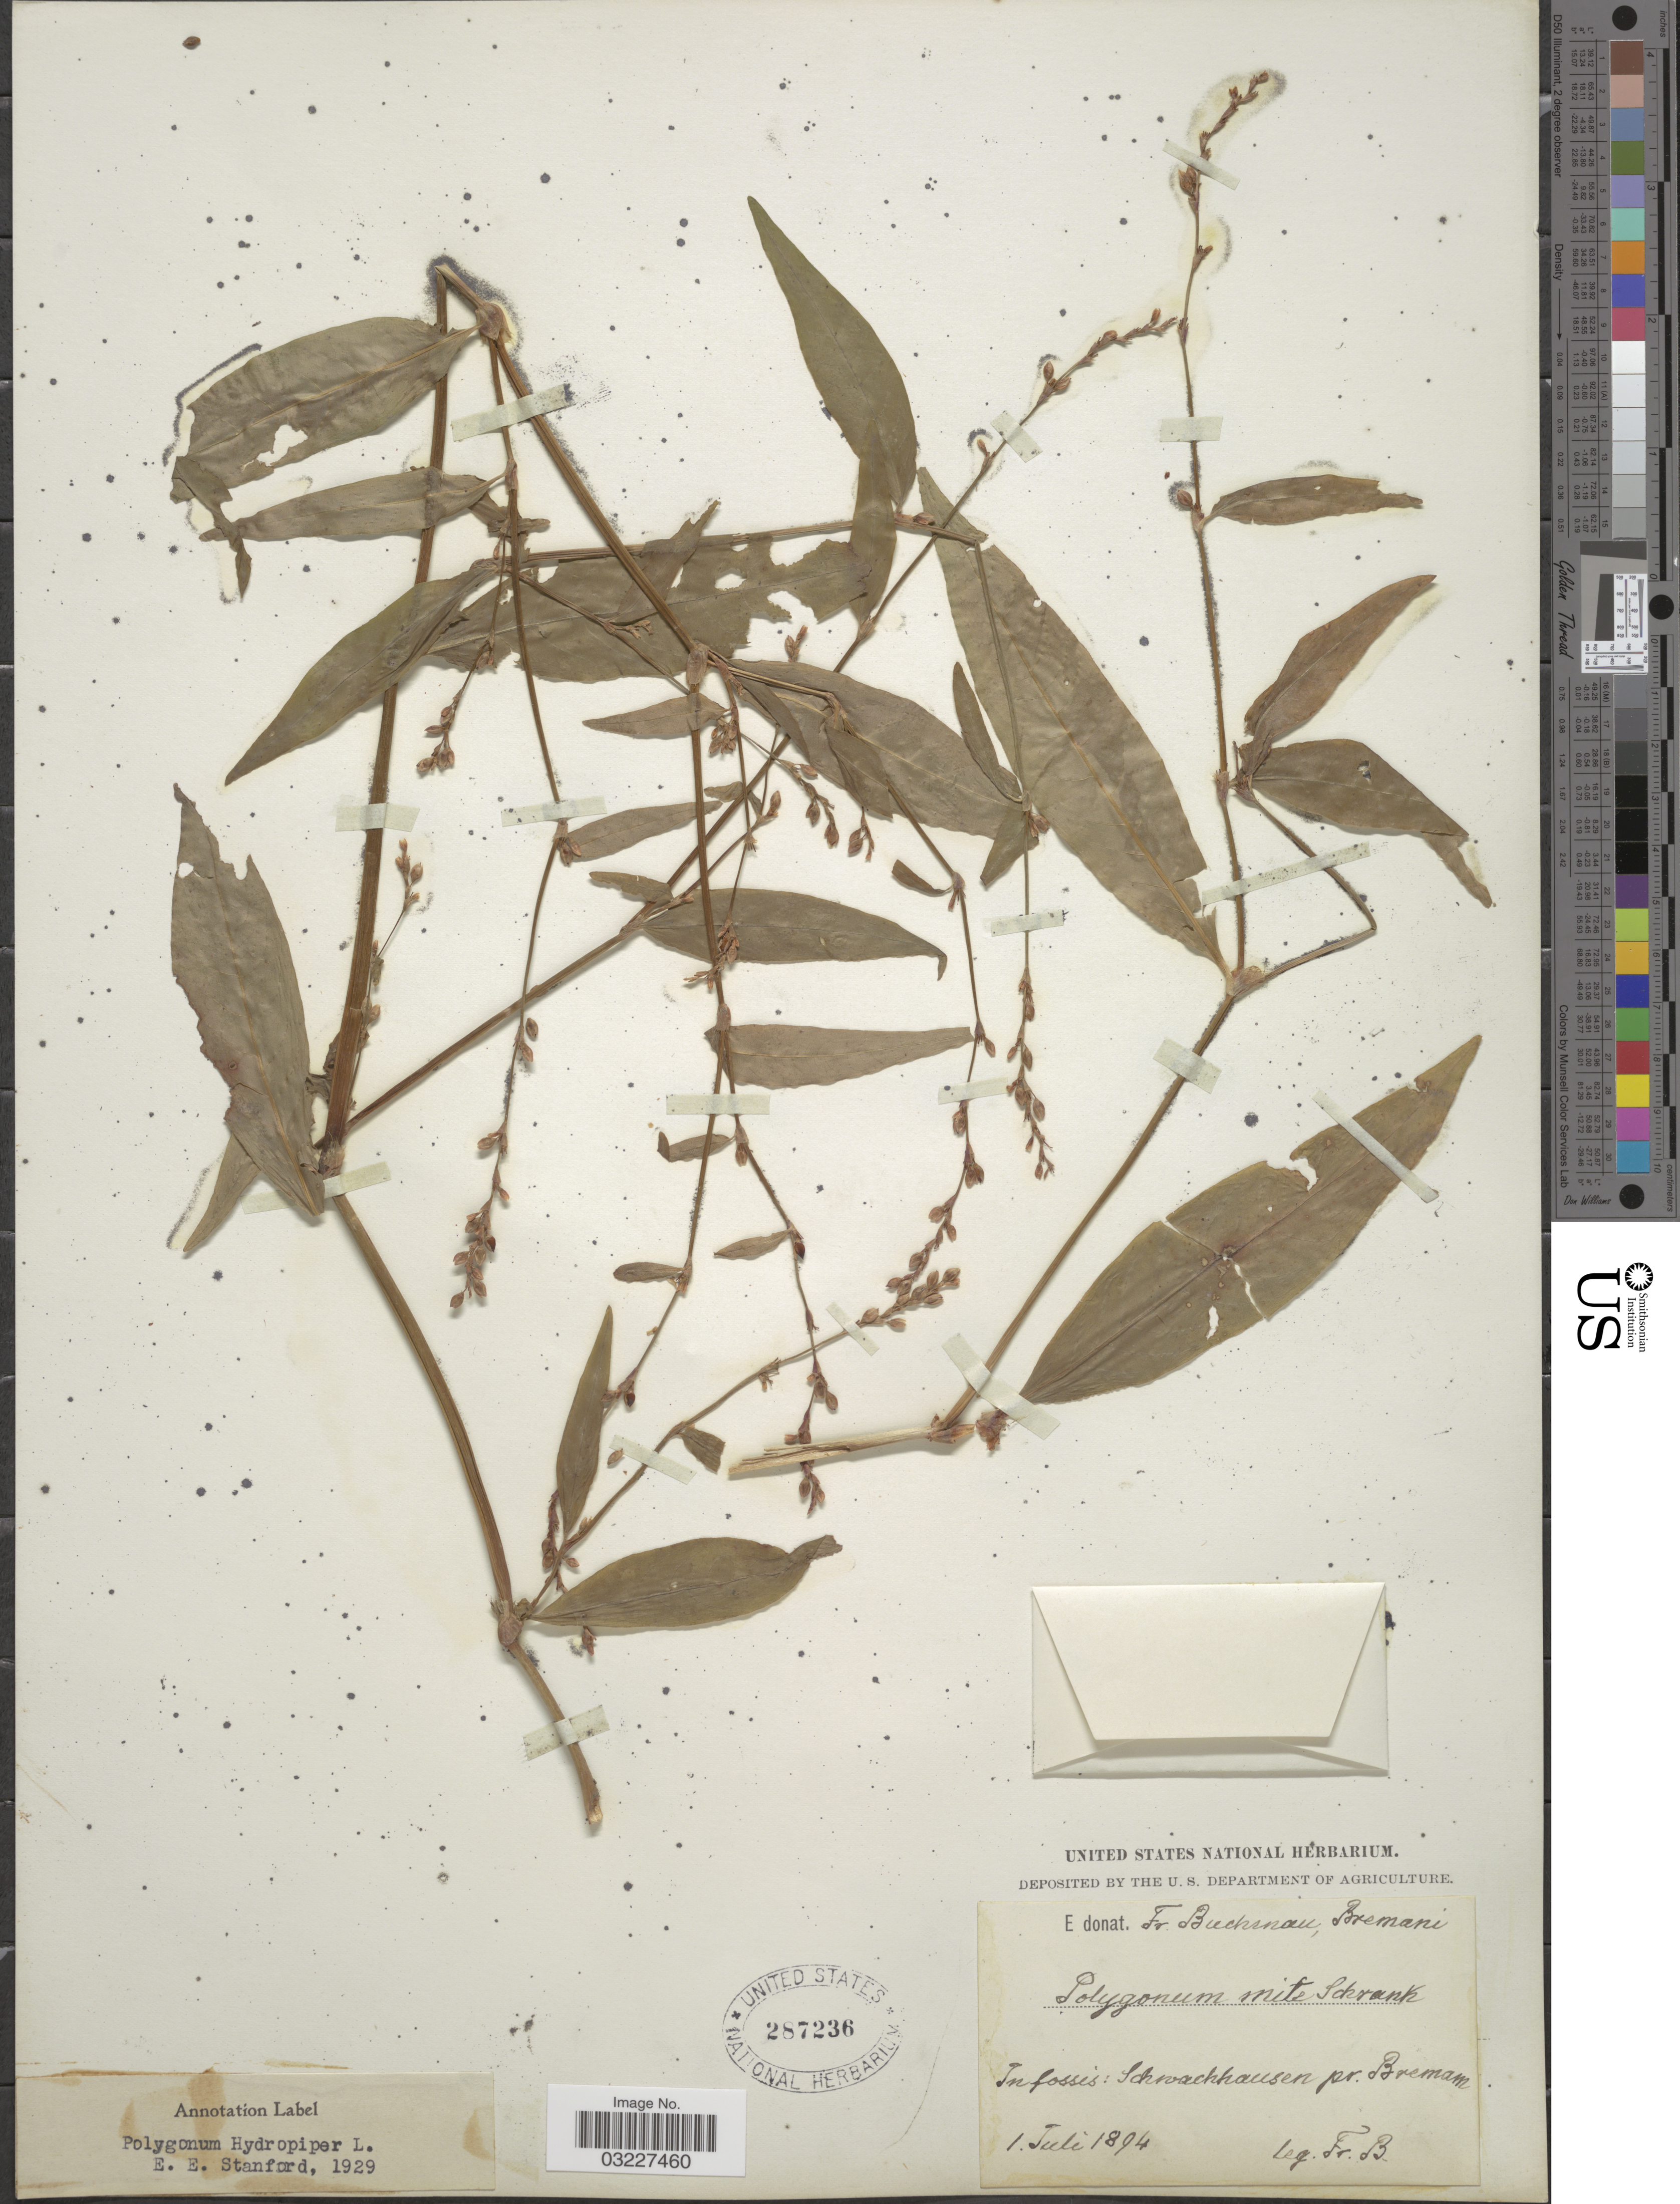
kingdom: Plantae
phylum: Tracheophyta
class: Magnoliopsida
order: Caryophyllales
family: Polygonaceae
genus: Polygonum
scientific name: Polygonum hydropiper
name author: L.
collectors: F. Buchenau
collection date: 1894-07-01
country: Germany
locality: Bremani, In fossis: Schwachhausen pr. Bremam.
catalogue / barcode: US 287236